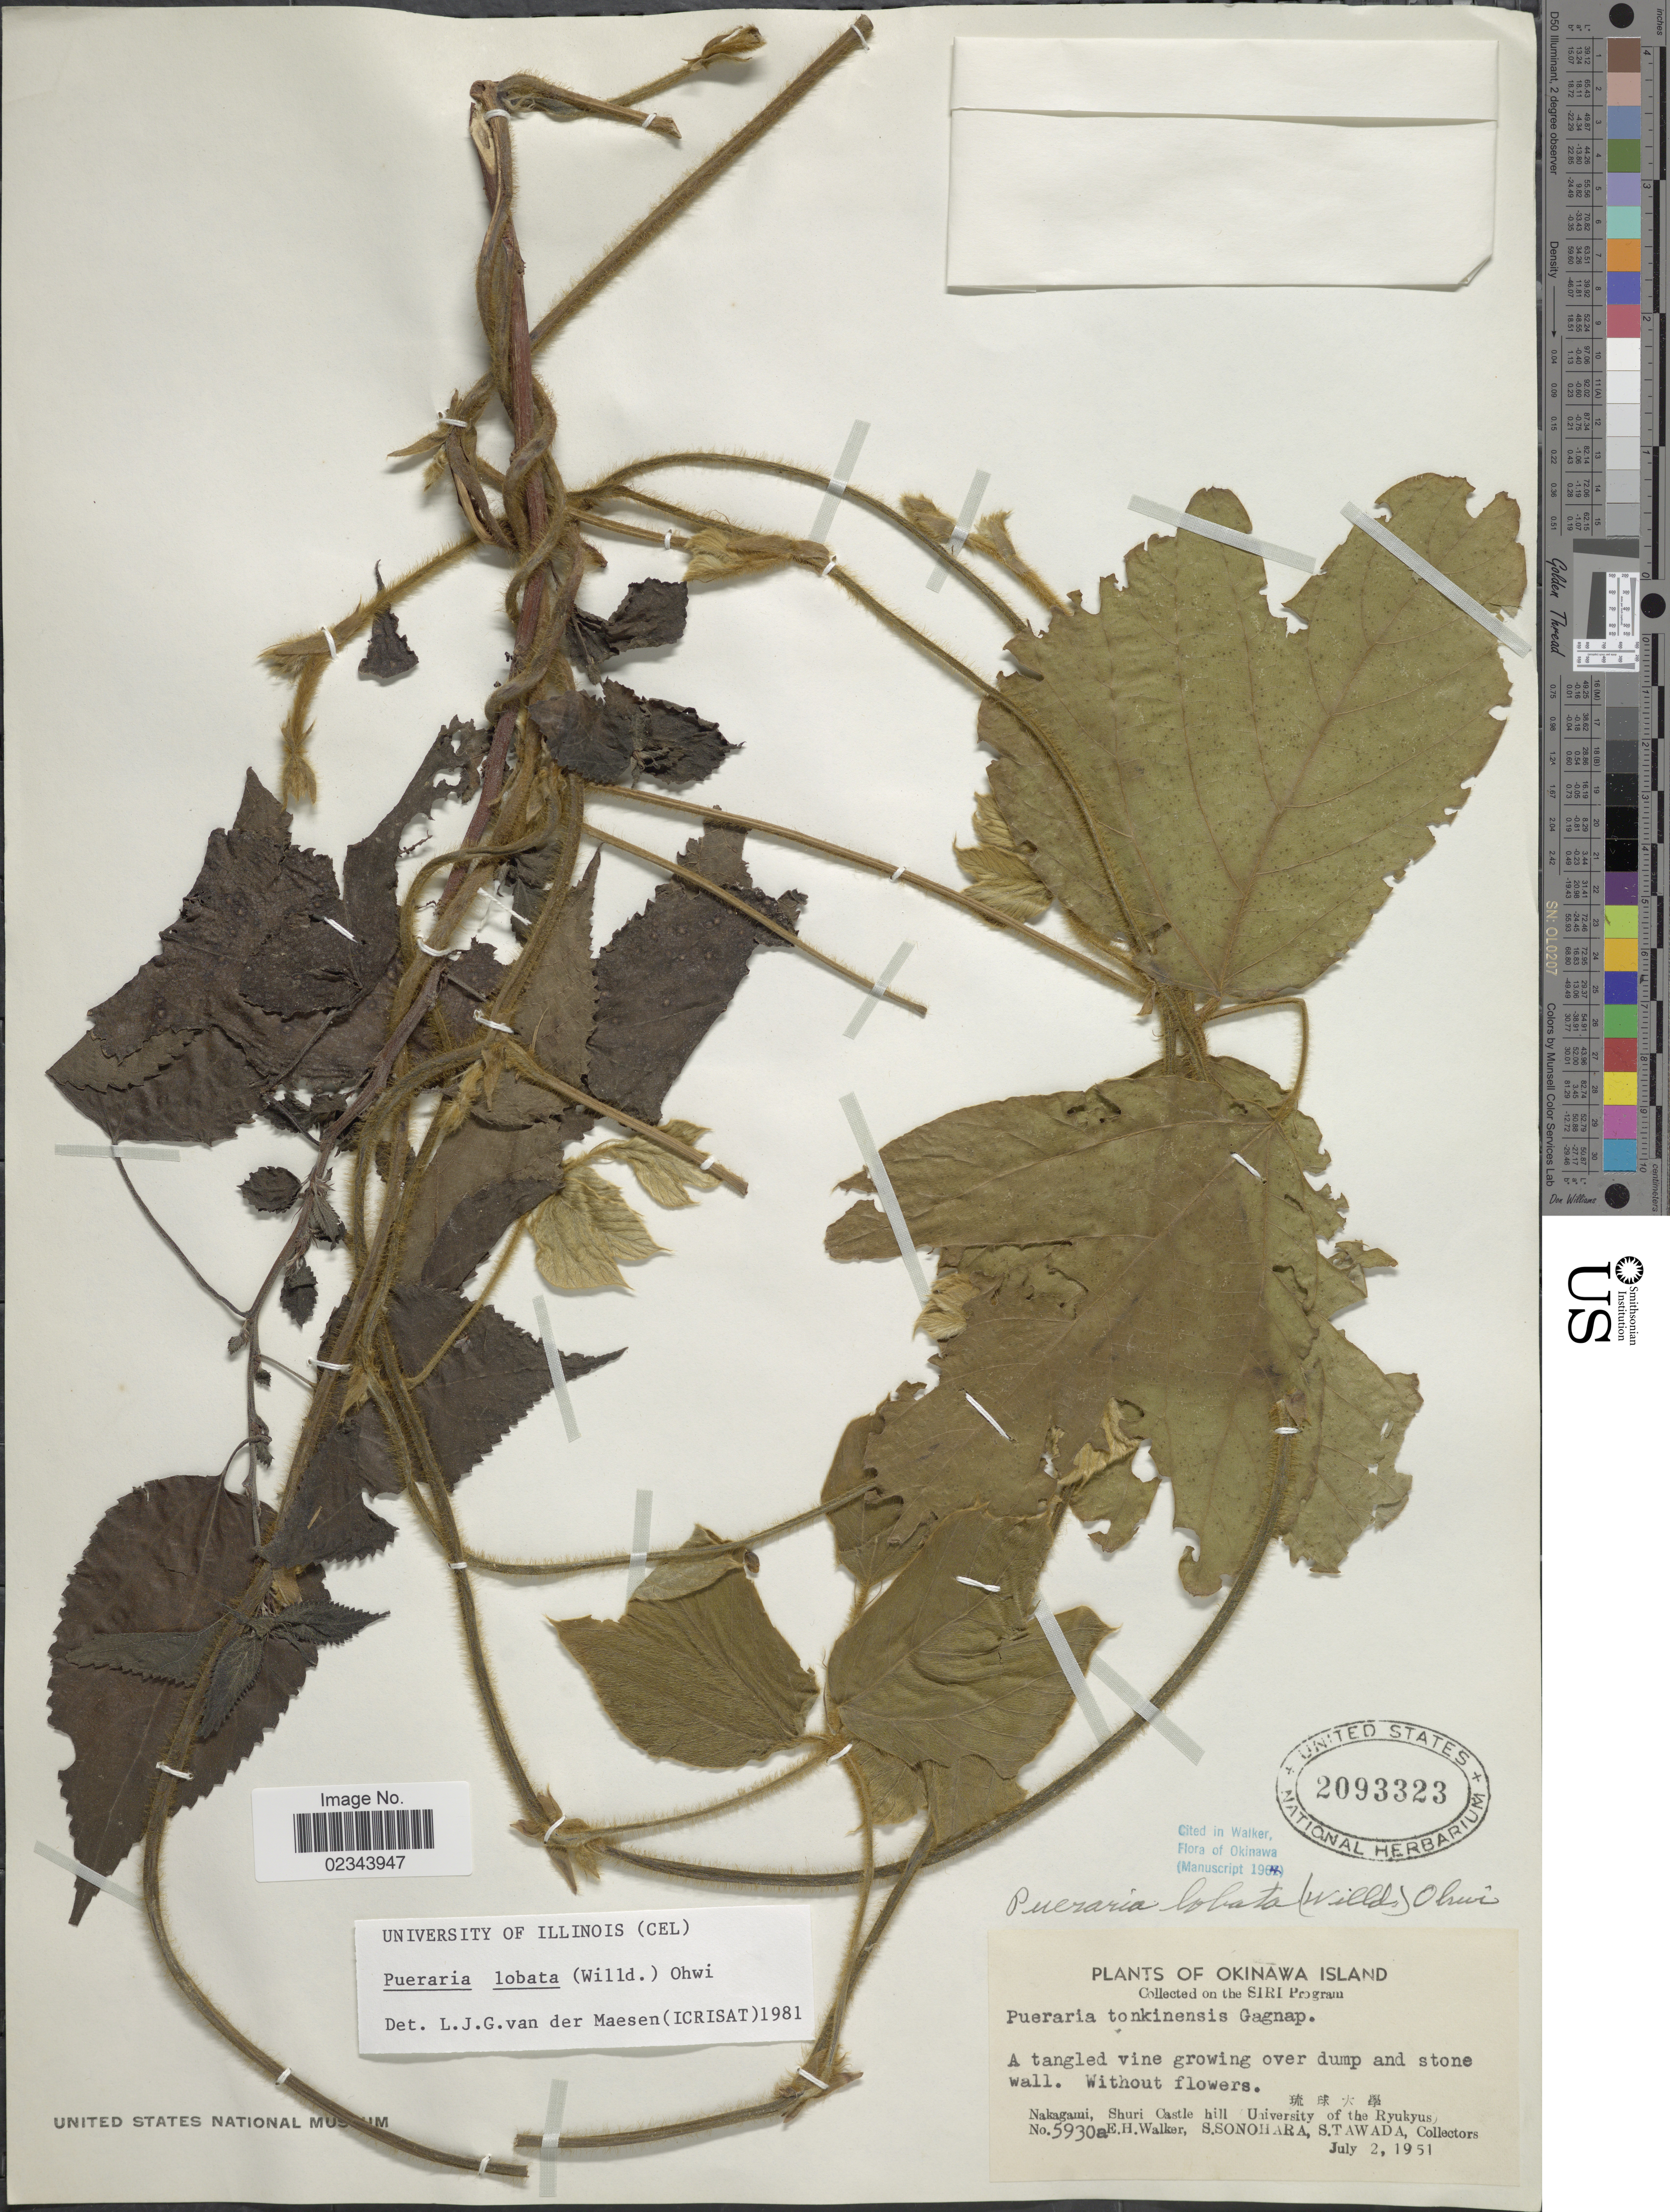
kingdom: Plantae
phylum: Tracheophyta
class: Magnoliopsida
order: Fabales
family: Fabaceae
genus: Pueraria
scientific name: Pueraria lobata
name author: (Willd.) Ohwi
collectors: E. H. Walker, S. Sonohara & S. Tawada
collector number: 5930a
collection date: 1951-07-02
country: Japan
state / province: Okinawa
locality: Nakagami, Shuri Castle Hill University of the Ryukyus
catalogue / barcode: US 2093323